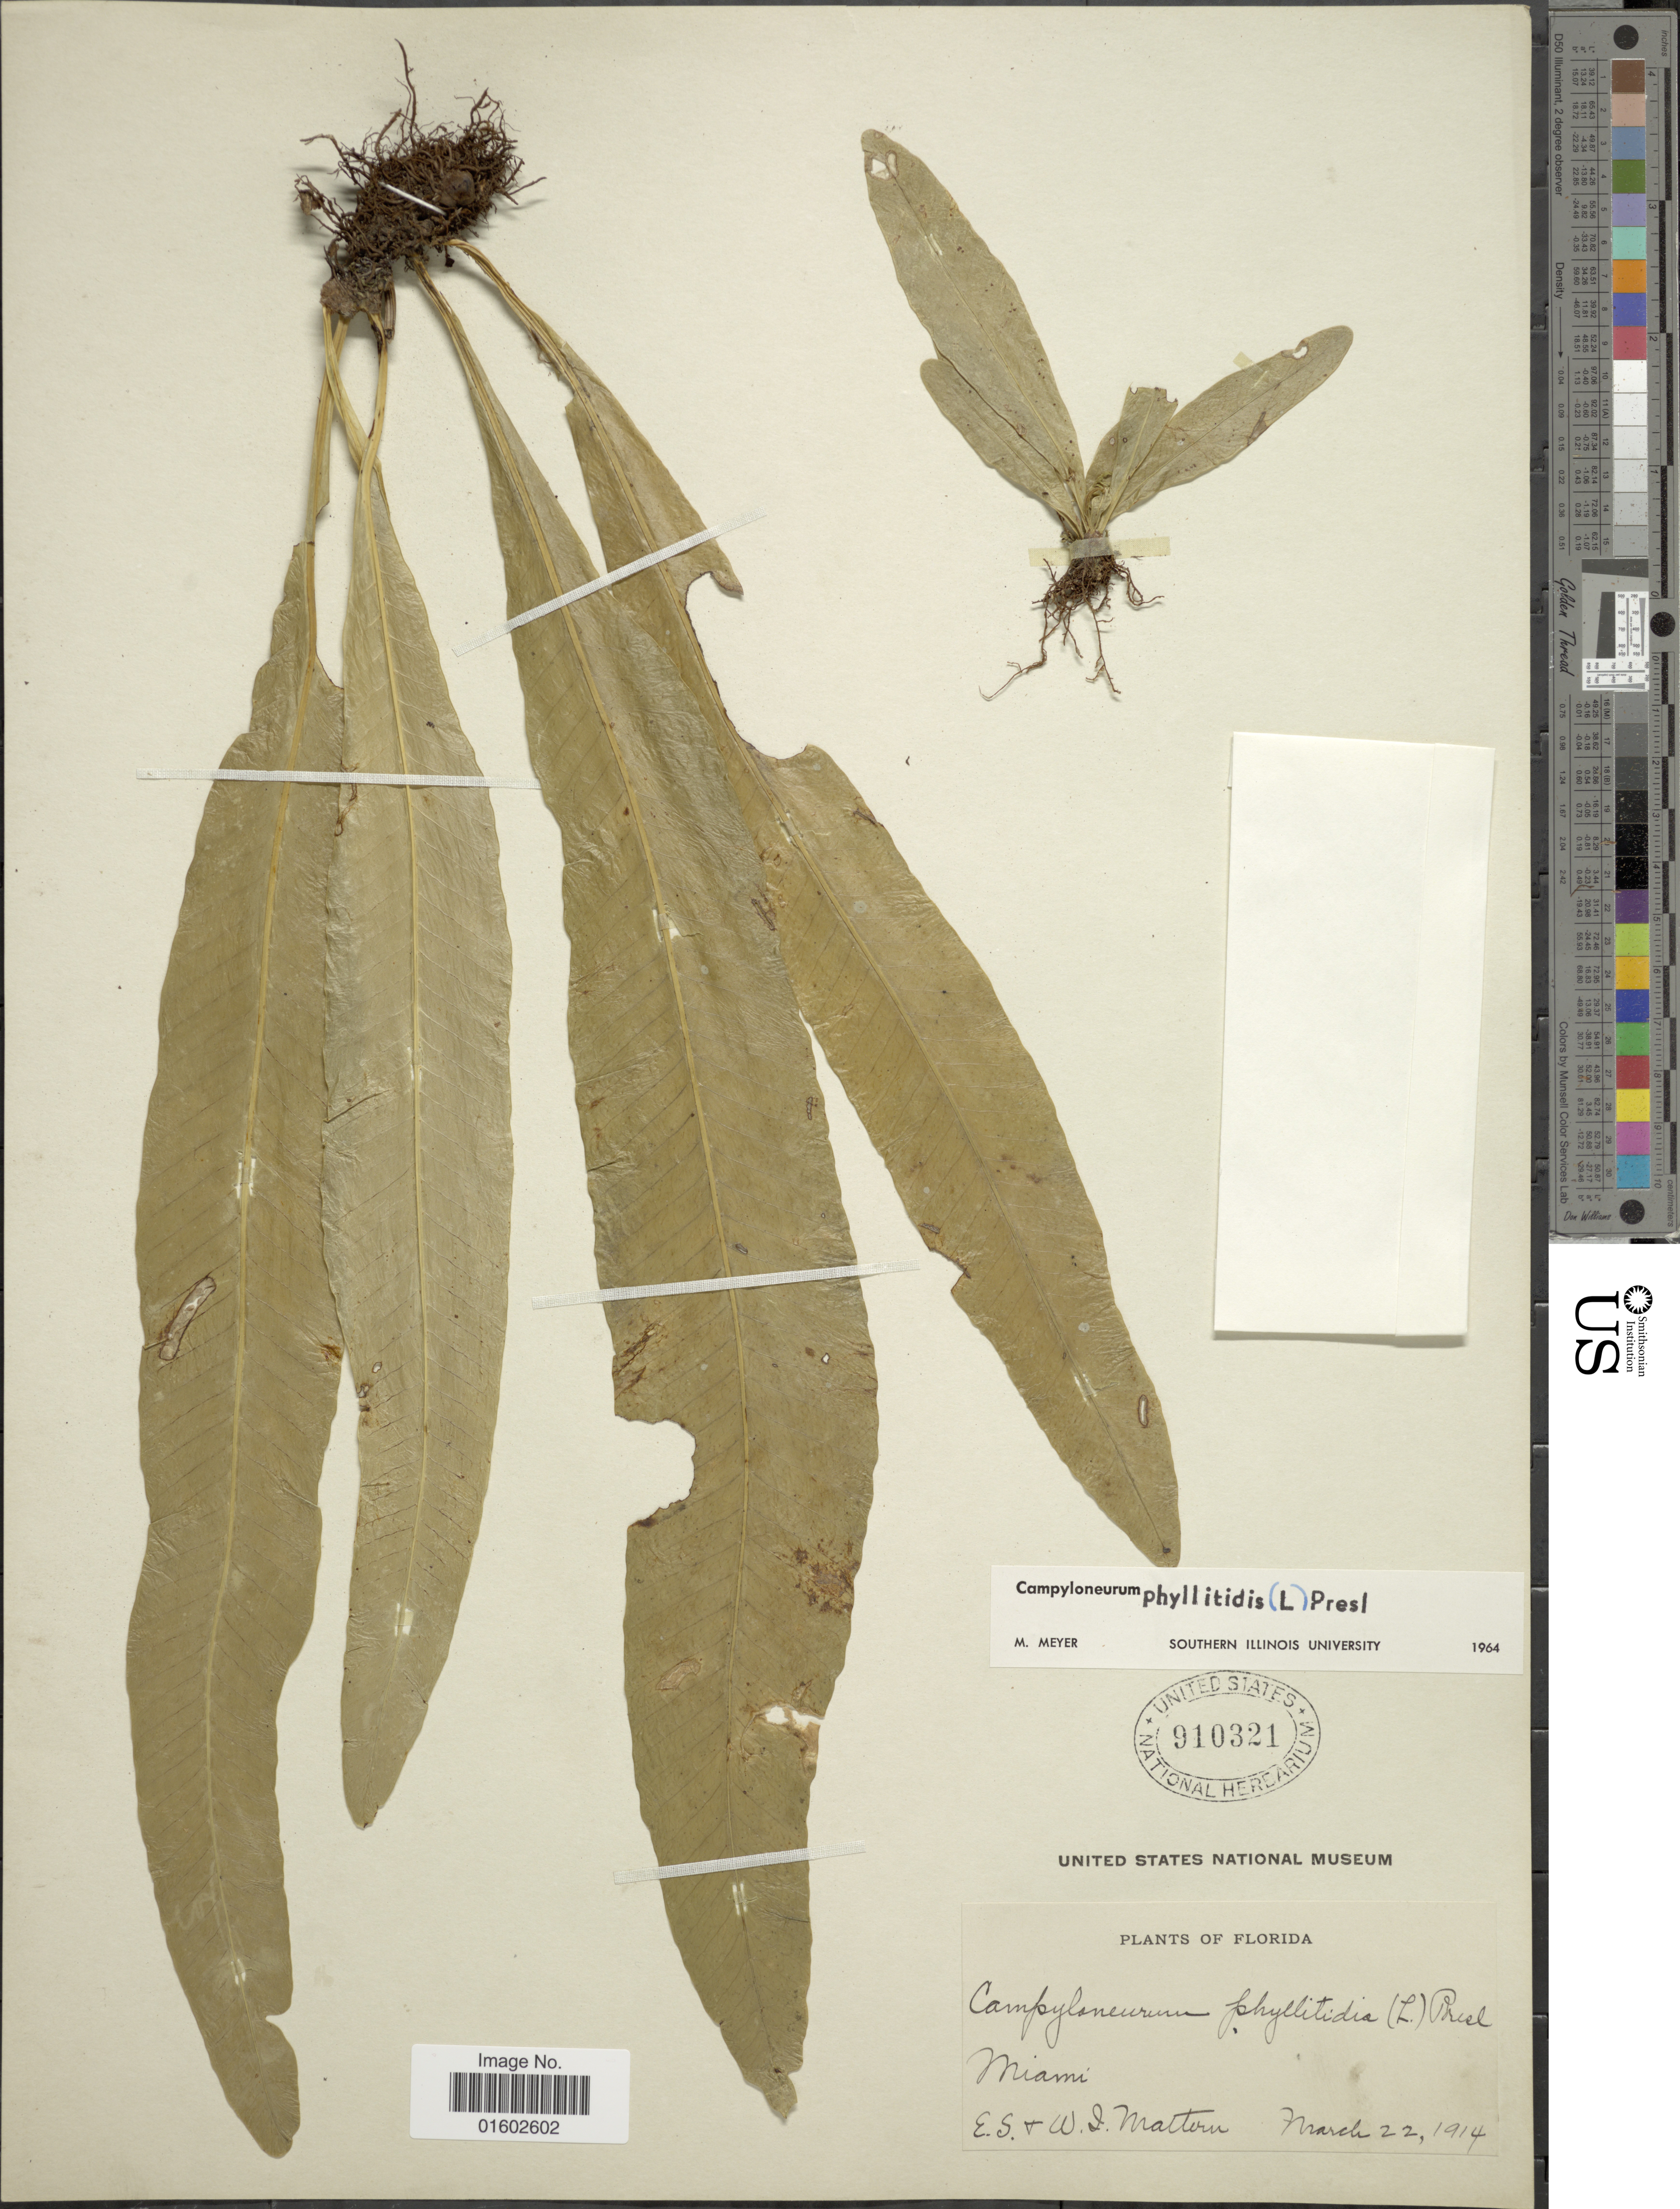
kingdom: Plantae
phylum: Tracheophyta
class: Polypodiopsida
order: Polypodiales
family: Polypodiaceae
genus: Campyloneurum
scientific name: Campyloneurum phyllitidis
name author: (L.) C. Presl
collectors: E. Mattern & W. Mattern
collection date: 1914-03-22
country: United States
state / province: Florida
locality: Miami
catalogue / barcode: US 910321